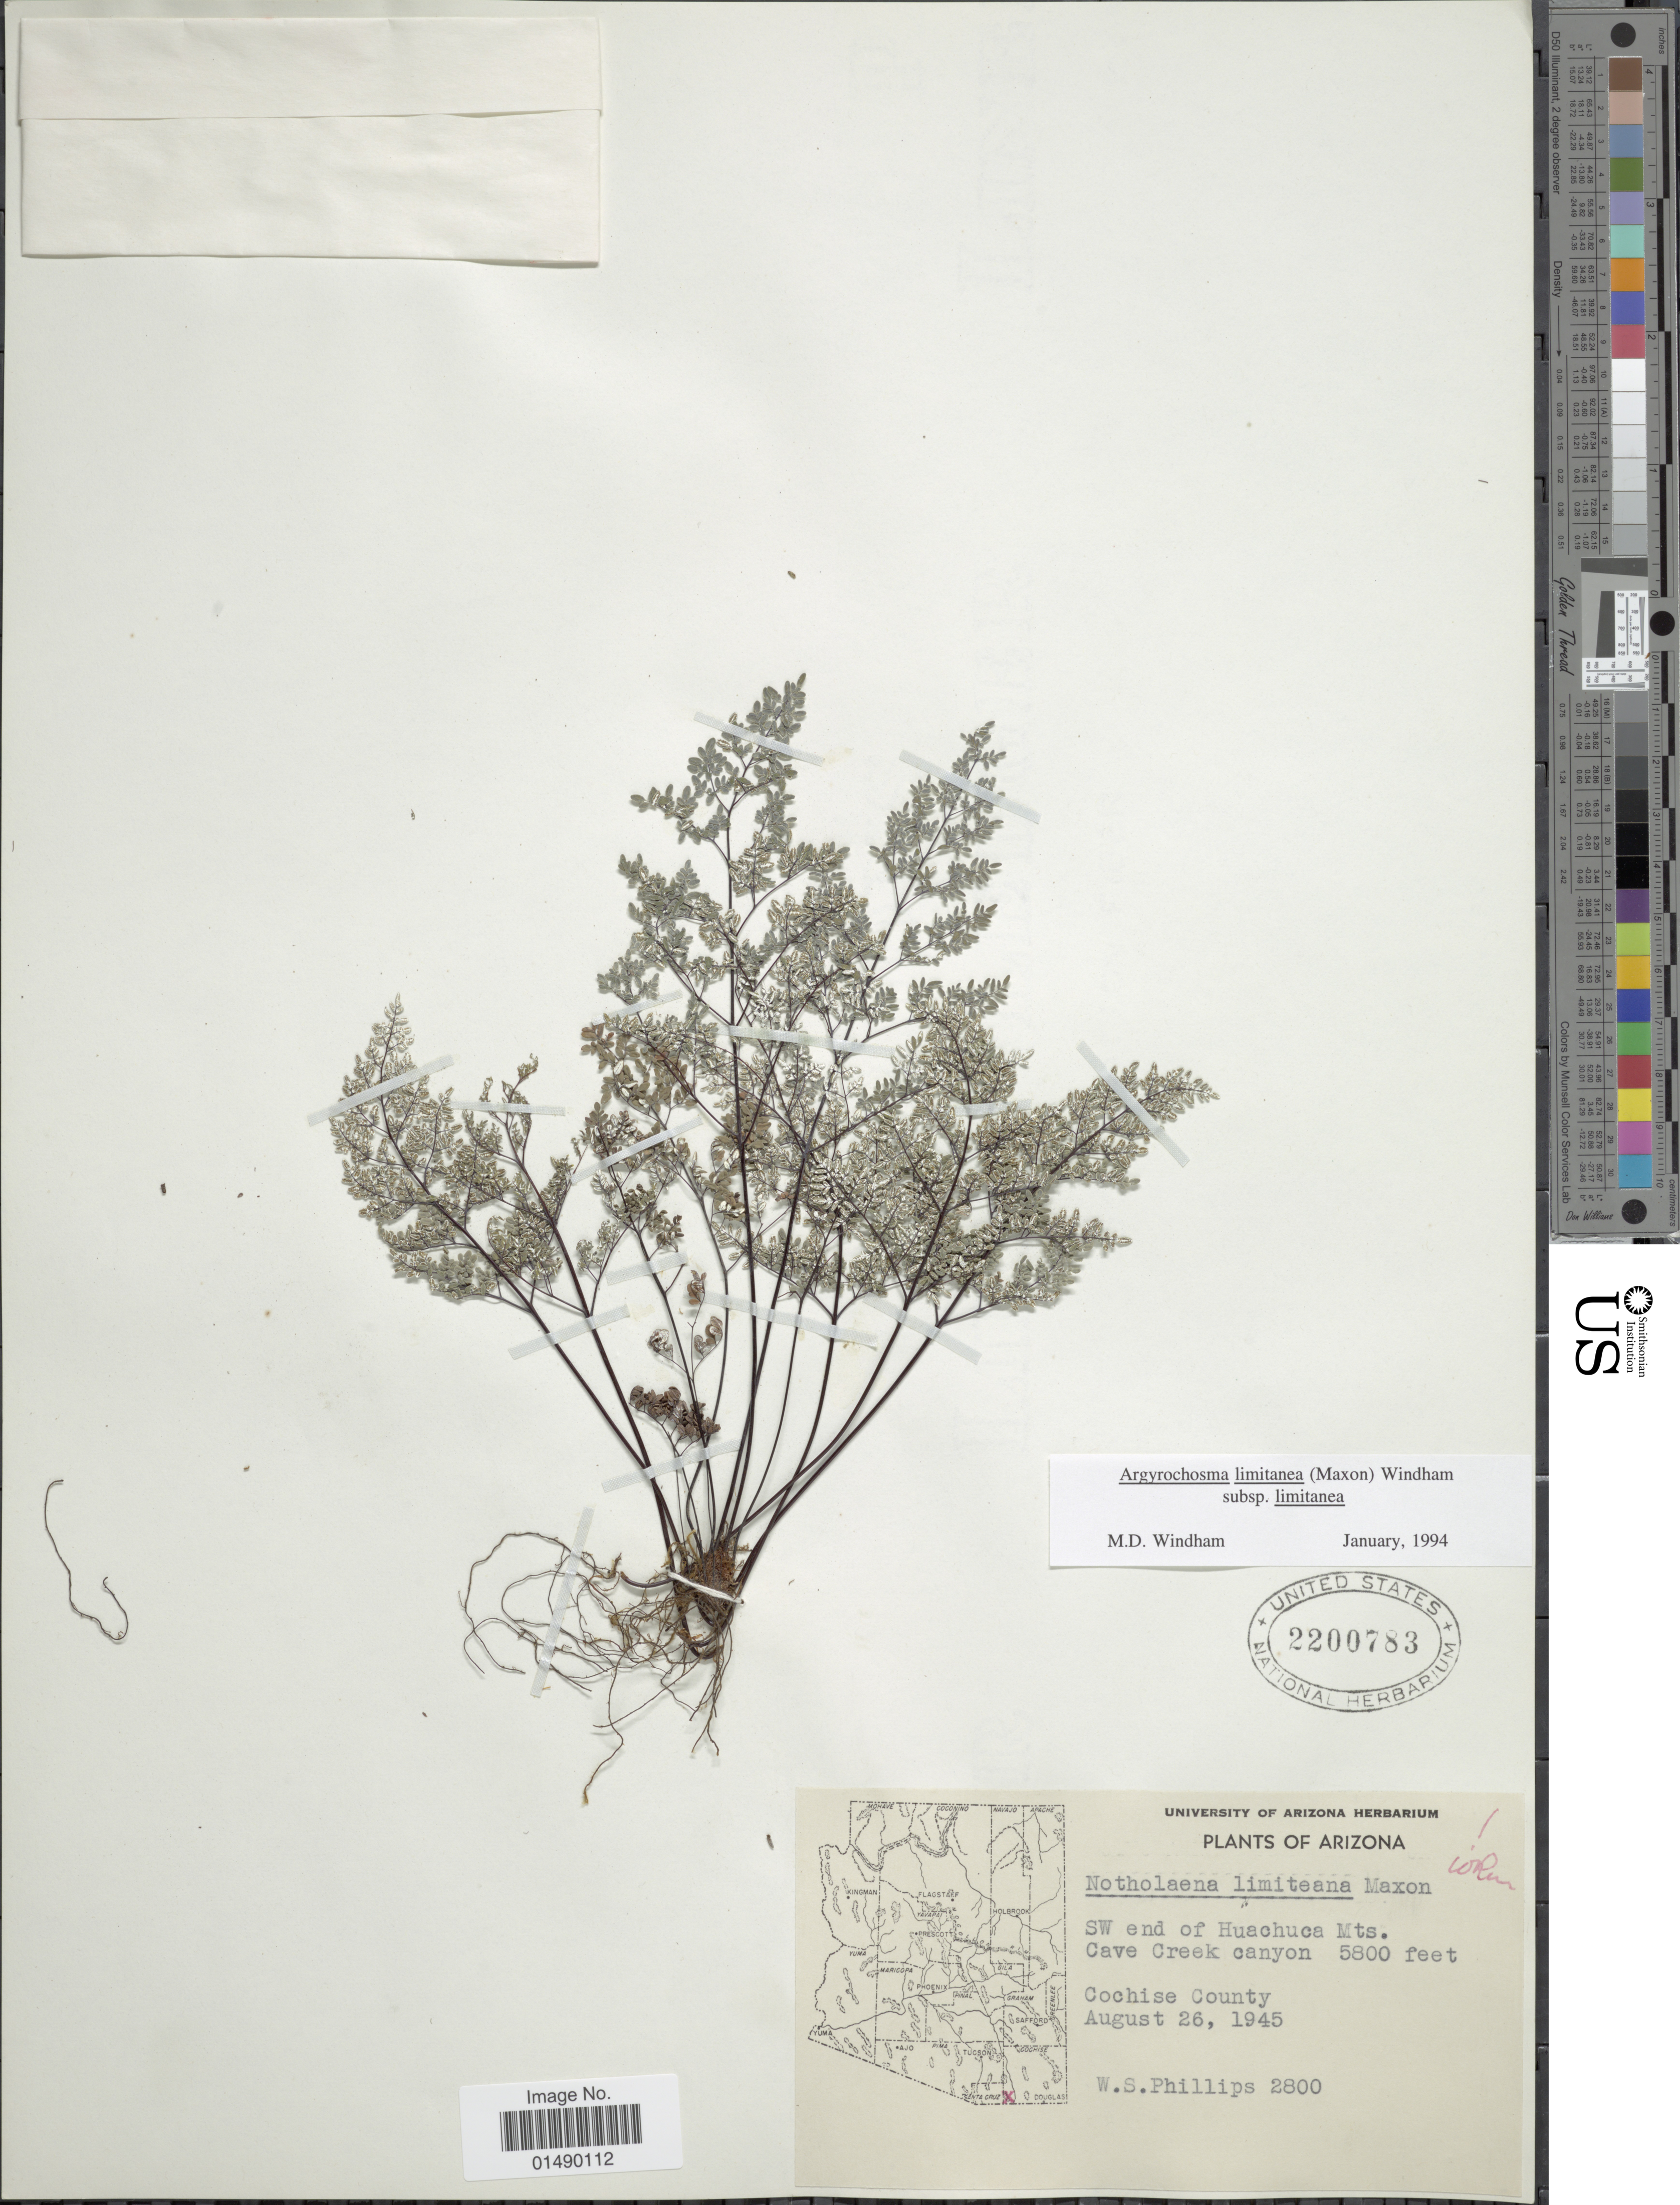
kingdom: Plantae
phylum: Tracheophyta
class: Polypodiopsida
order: Polypodiales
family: Pteridaceae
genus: Argyrochosma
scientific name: Argyrochosma limitanea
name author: (Maxon) Windham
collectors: W. S. Phillips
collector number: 2800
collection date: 1945-08-26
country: United States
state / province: Arizona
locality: Arizona, SW en of Guachuca Mts. Cave Creek Canyon, Cochise County.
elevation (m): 1768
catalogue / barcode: US 2200783